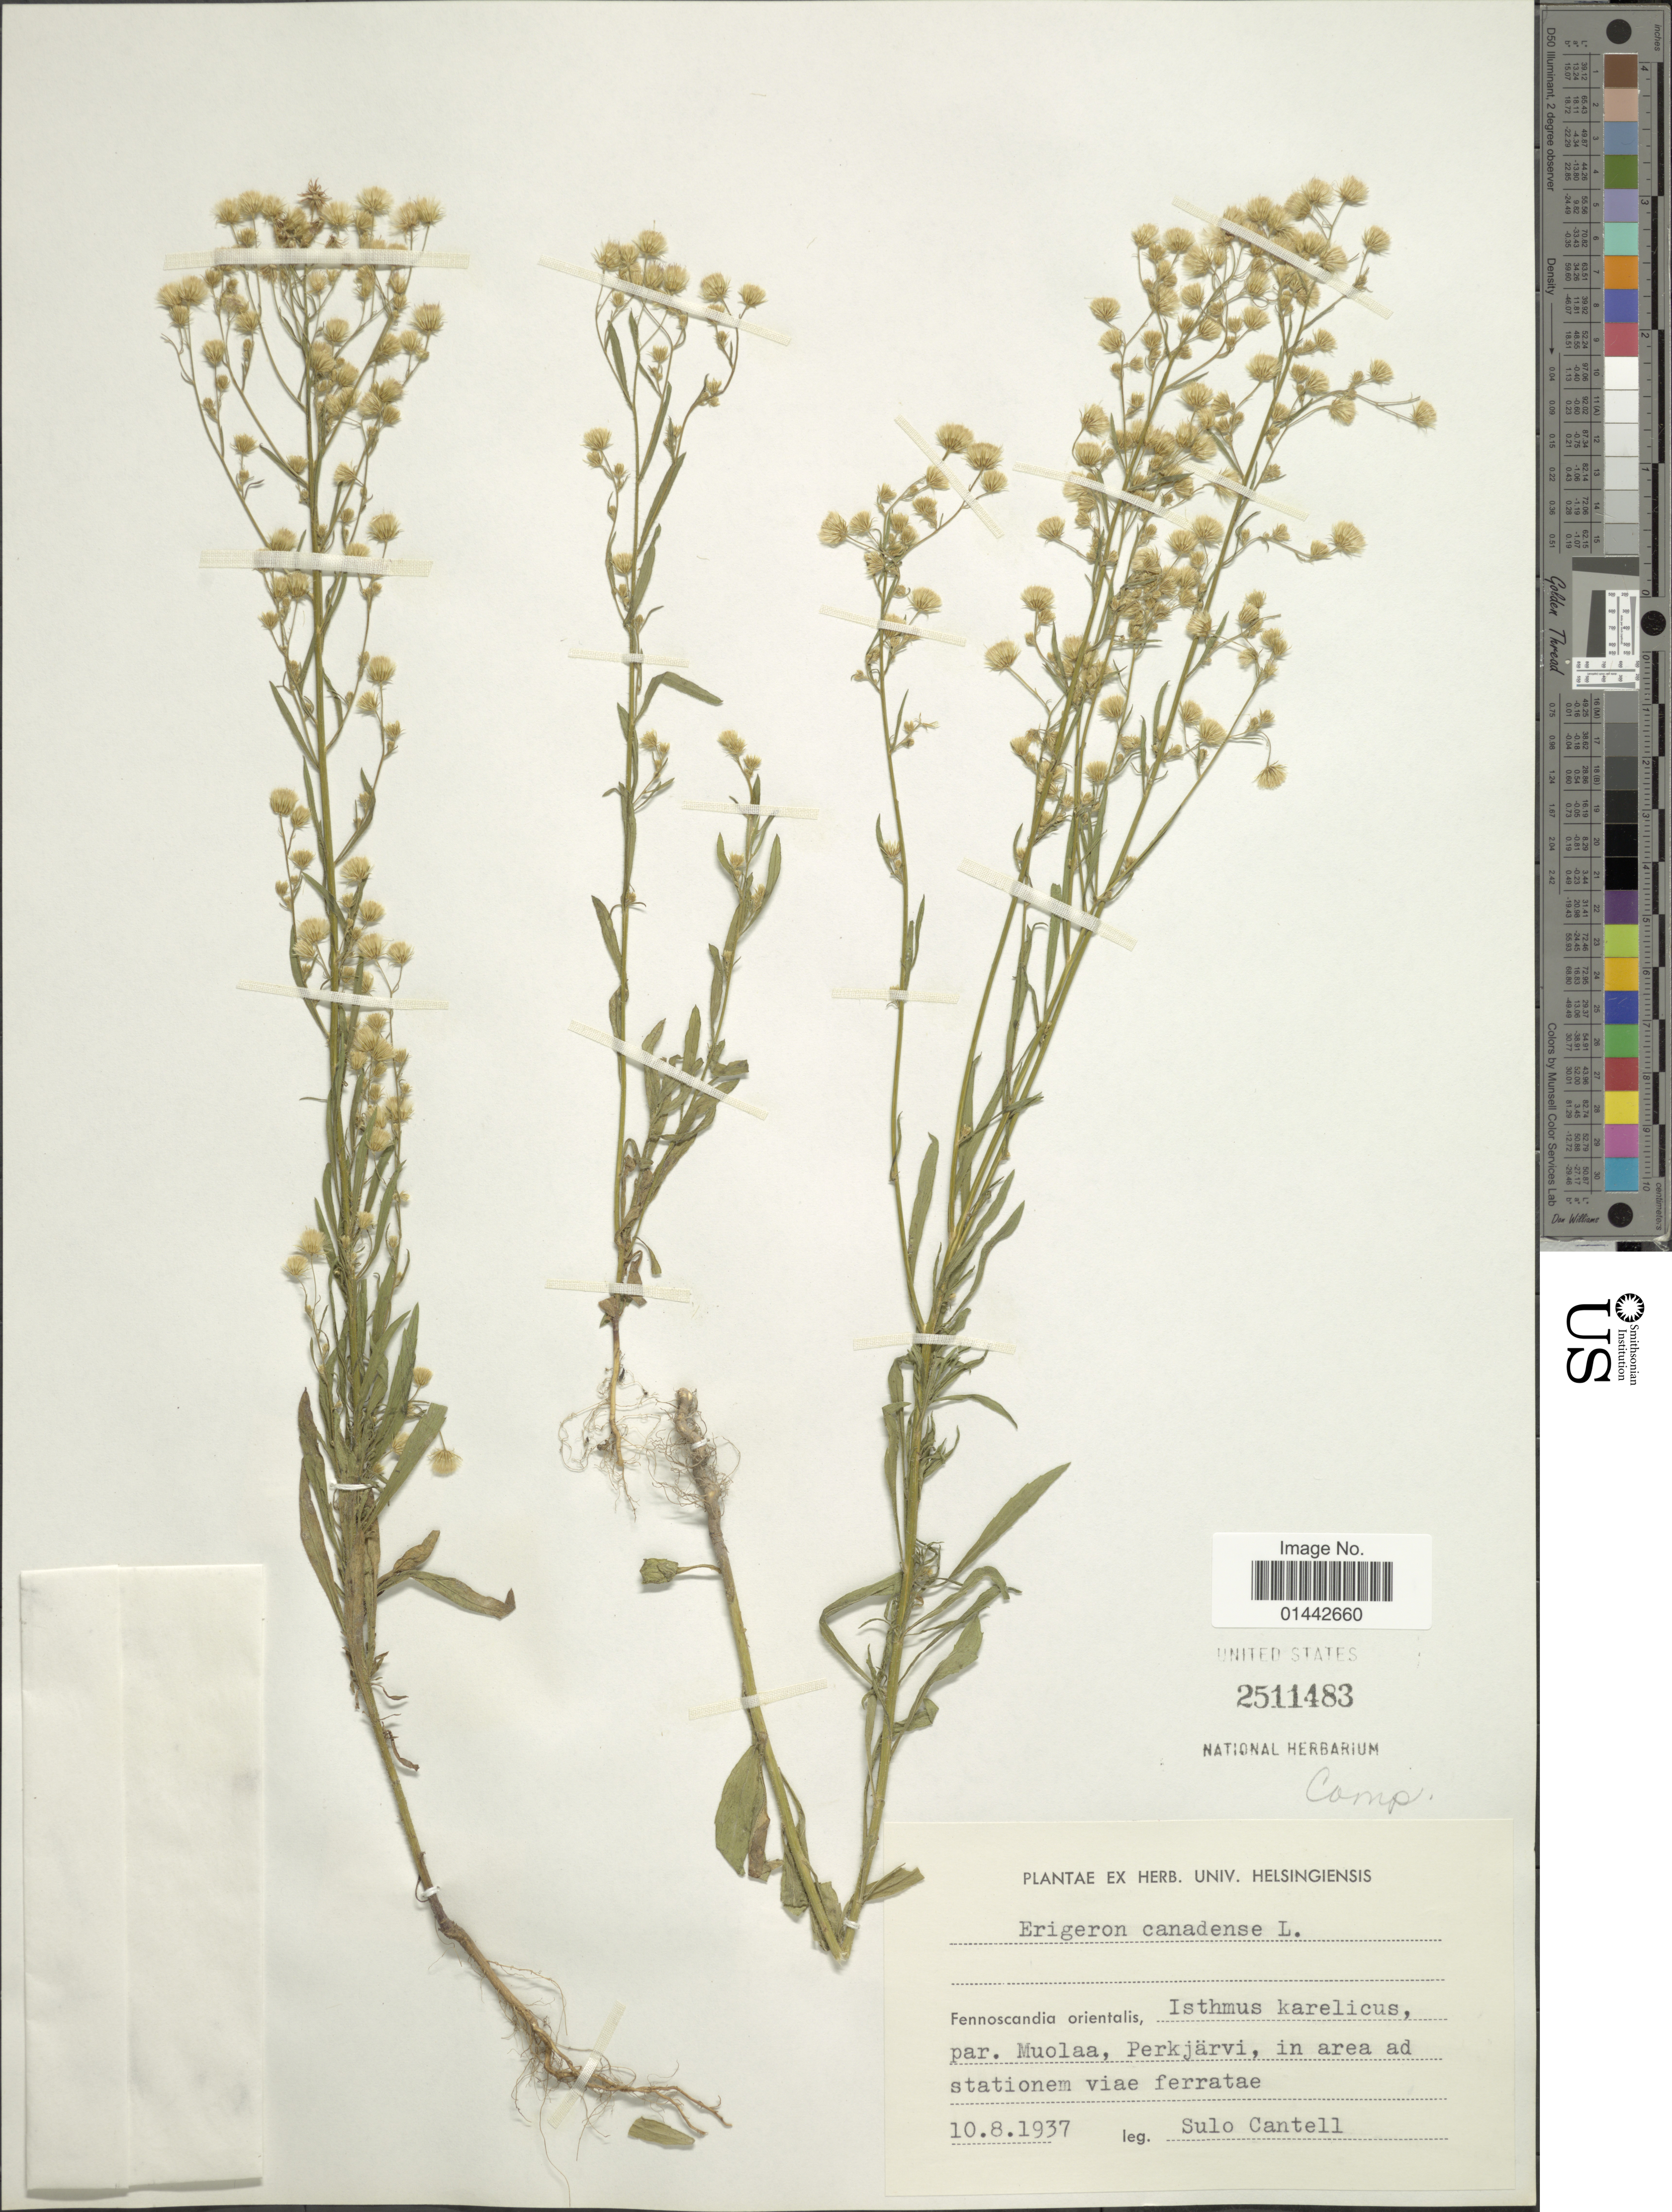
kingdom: Plantae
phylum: Tracheophyta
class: Magnoliopsida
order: Asterales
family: Asteraceae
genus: Erigeron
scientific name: Erigeron canadensis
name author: L.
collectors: S. Cantell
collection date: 1937-08-10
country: Russian Federation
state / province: Krasnodar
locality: Fennoscandia orientalis, Isthmus karelicus, par. Muolaa, Perkjärvi.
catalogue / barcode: US 2511483